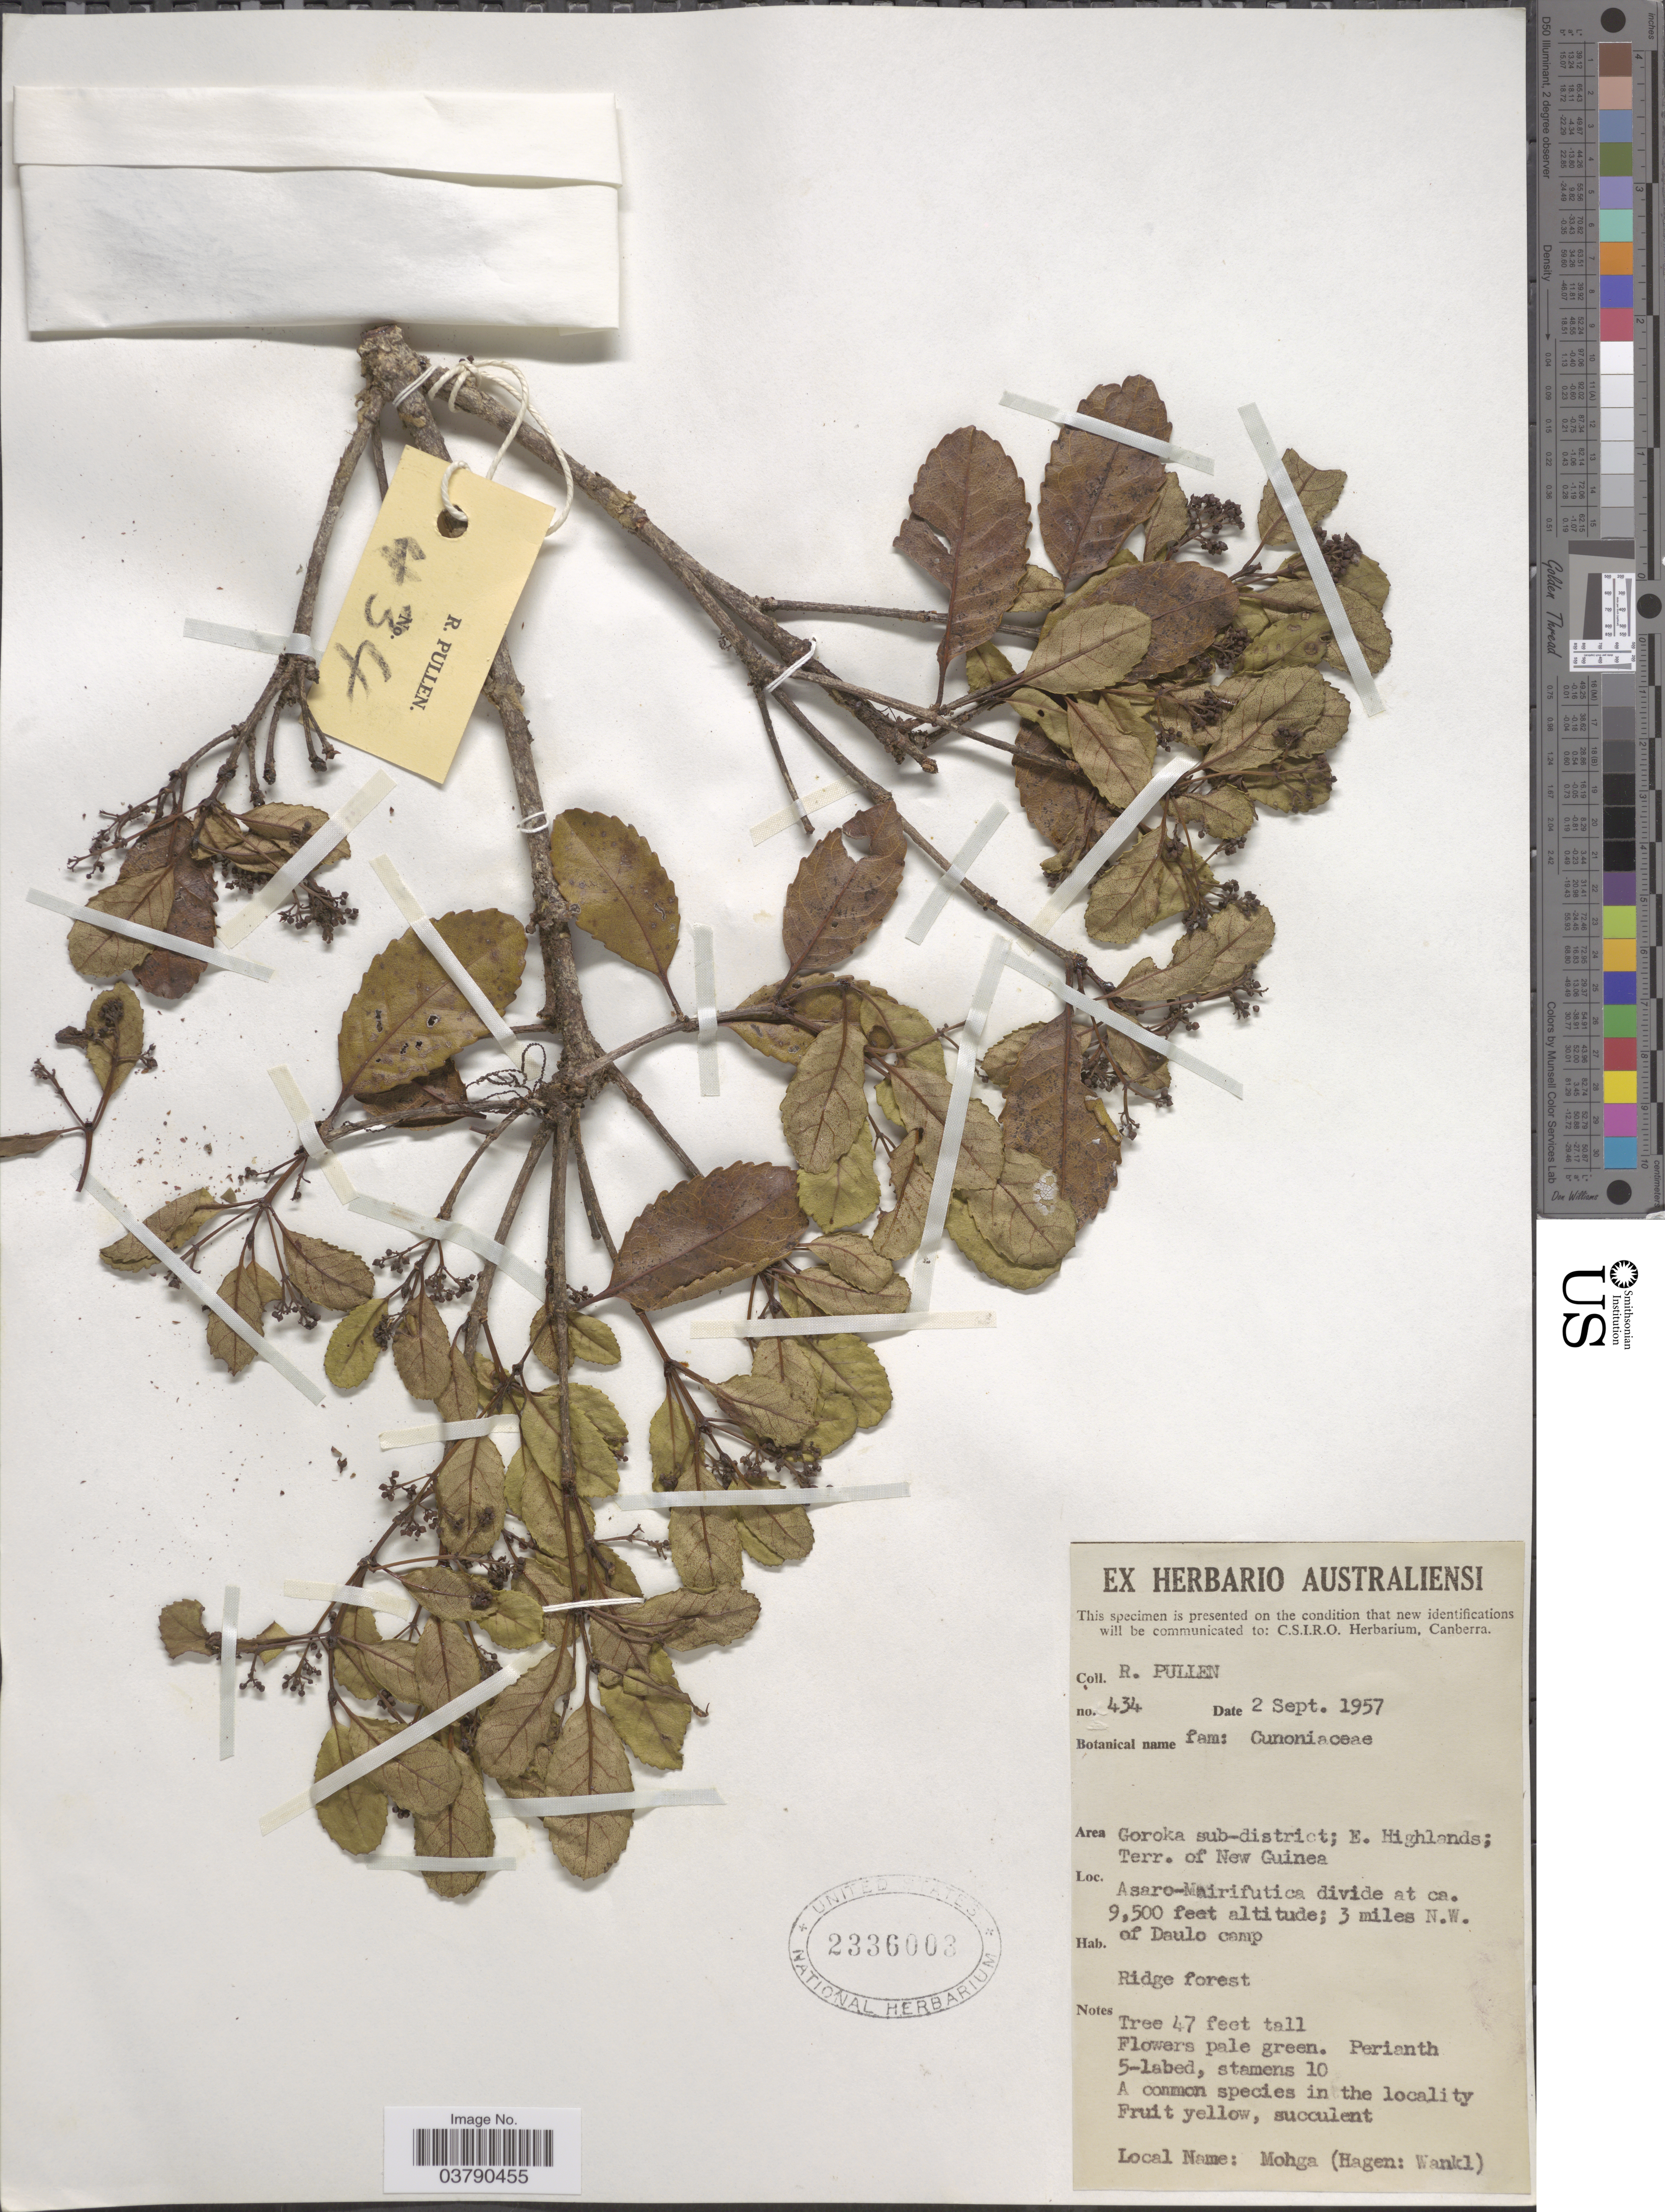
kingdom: Plantae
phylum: Tracheophyta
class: Magnoliopsida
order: Oxalidales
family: Cunoniaceae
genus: Schizomeria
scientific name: Schizomeria gorumensis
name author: Schltr.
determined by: Hopkins, H. C. F.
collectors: R. Pullen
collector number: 434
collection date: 1957-09-02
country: Papua New Guinea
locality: Goroka sub-district; E. Highlands; Terr. of New Guinea. Asaro-Mairifutica divide; 3 miles N.W. of Daulo camp.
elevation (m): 2896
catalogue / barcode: US 2336003